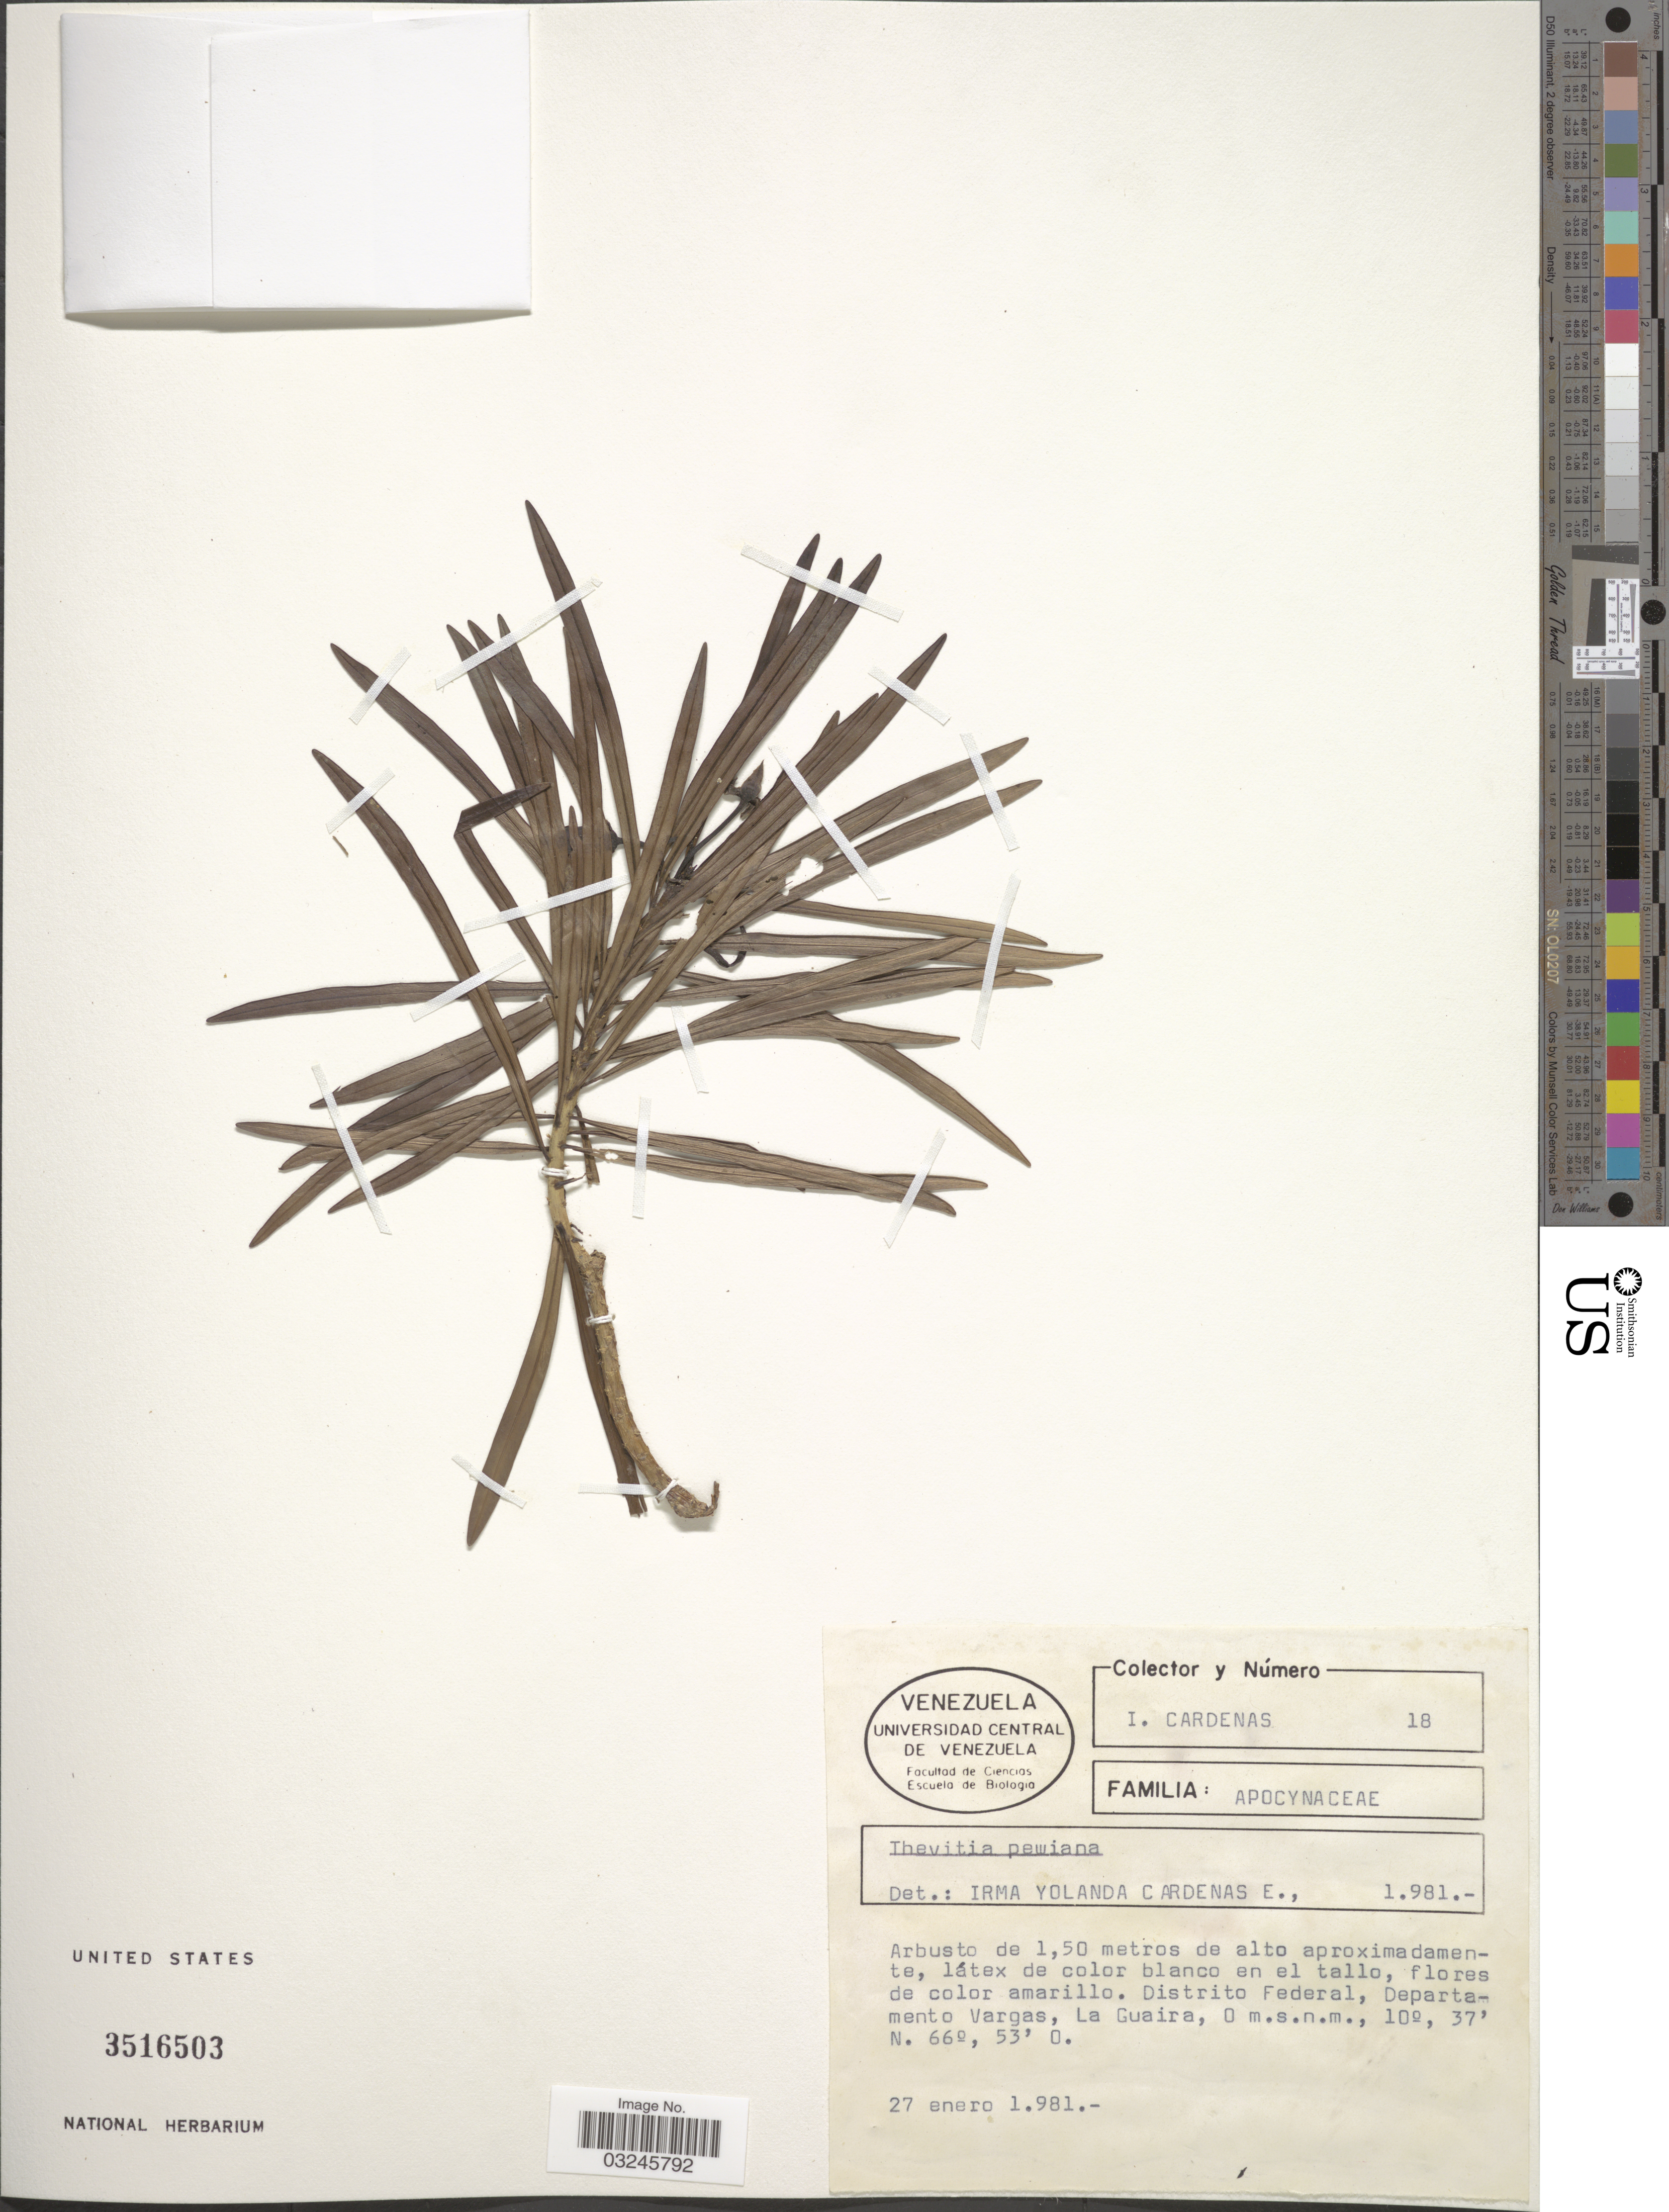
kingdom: Plantae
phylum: Tracheophyta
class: Magnoliopsida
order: Gentianales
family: Apocynaceae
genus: Thevetia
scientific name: Thevetia peruviana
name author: (Pers.) K. Schum.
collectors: I. Cardenas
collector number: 18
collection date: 1981-01-27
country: Venezuela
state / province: Vargas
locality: Distrito Federal, Departamento Vargas, La Guaira.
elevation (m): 0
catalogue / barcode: US 3516503